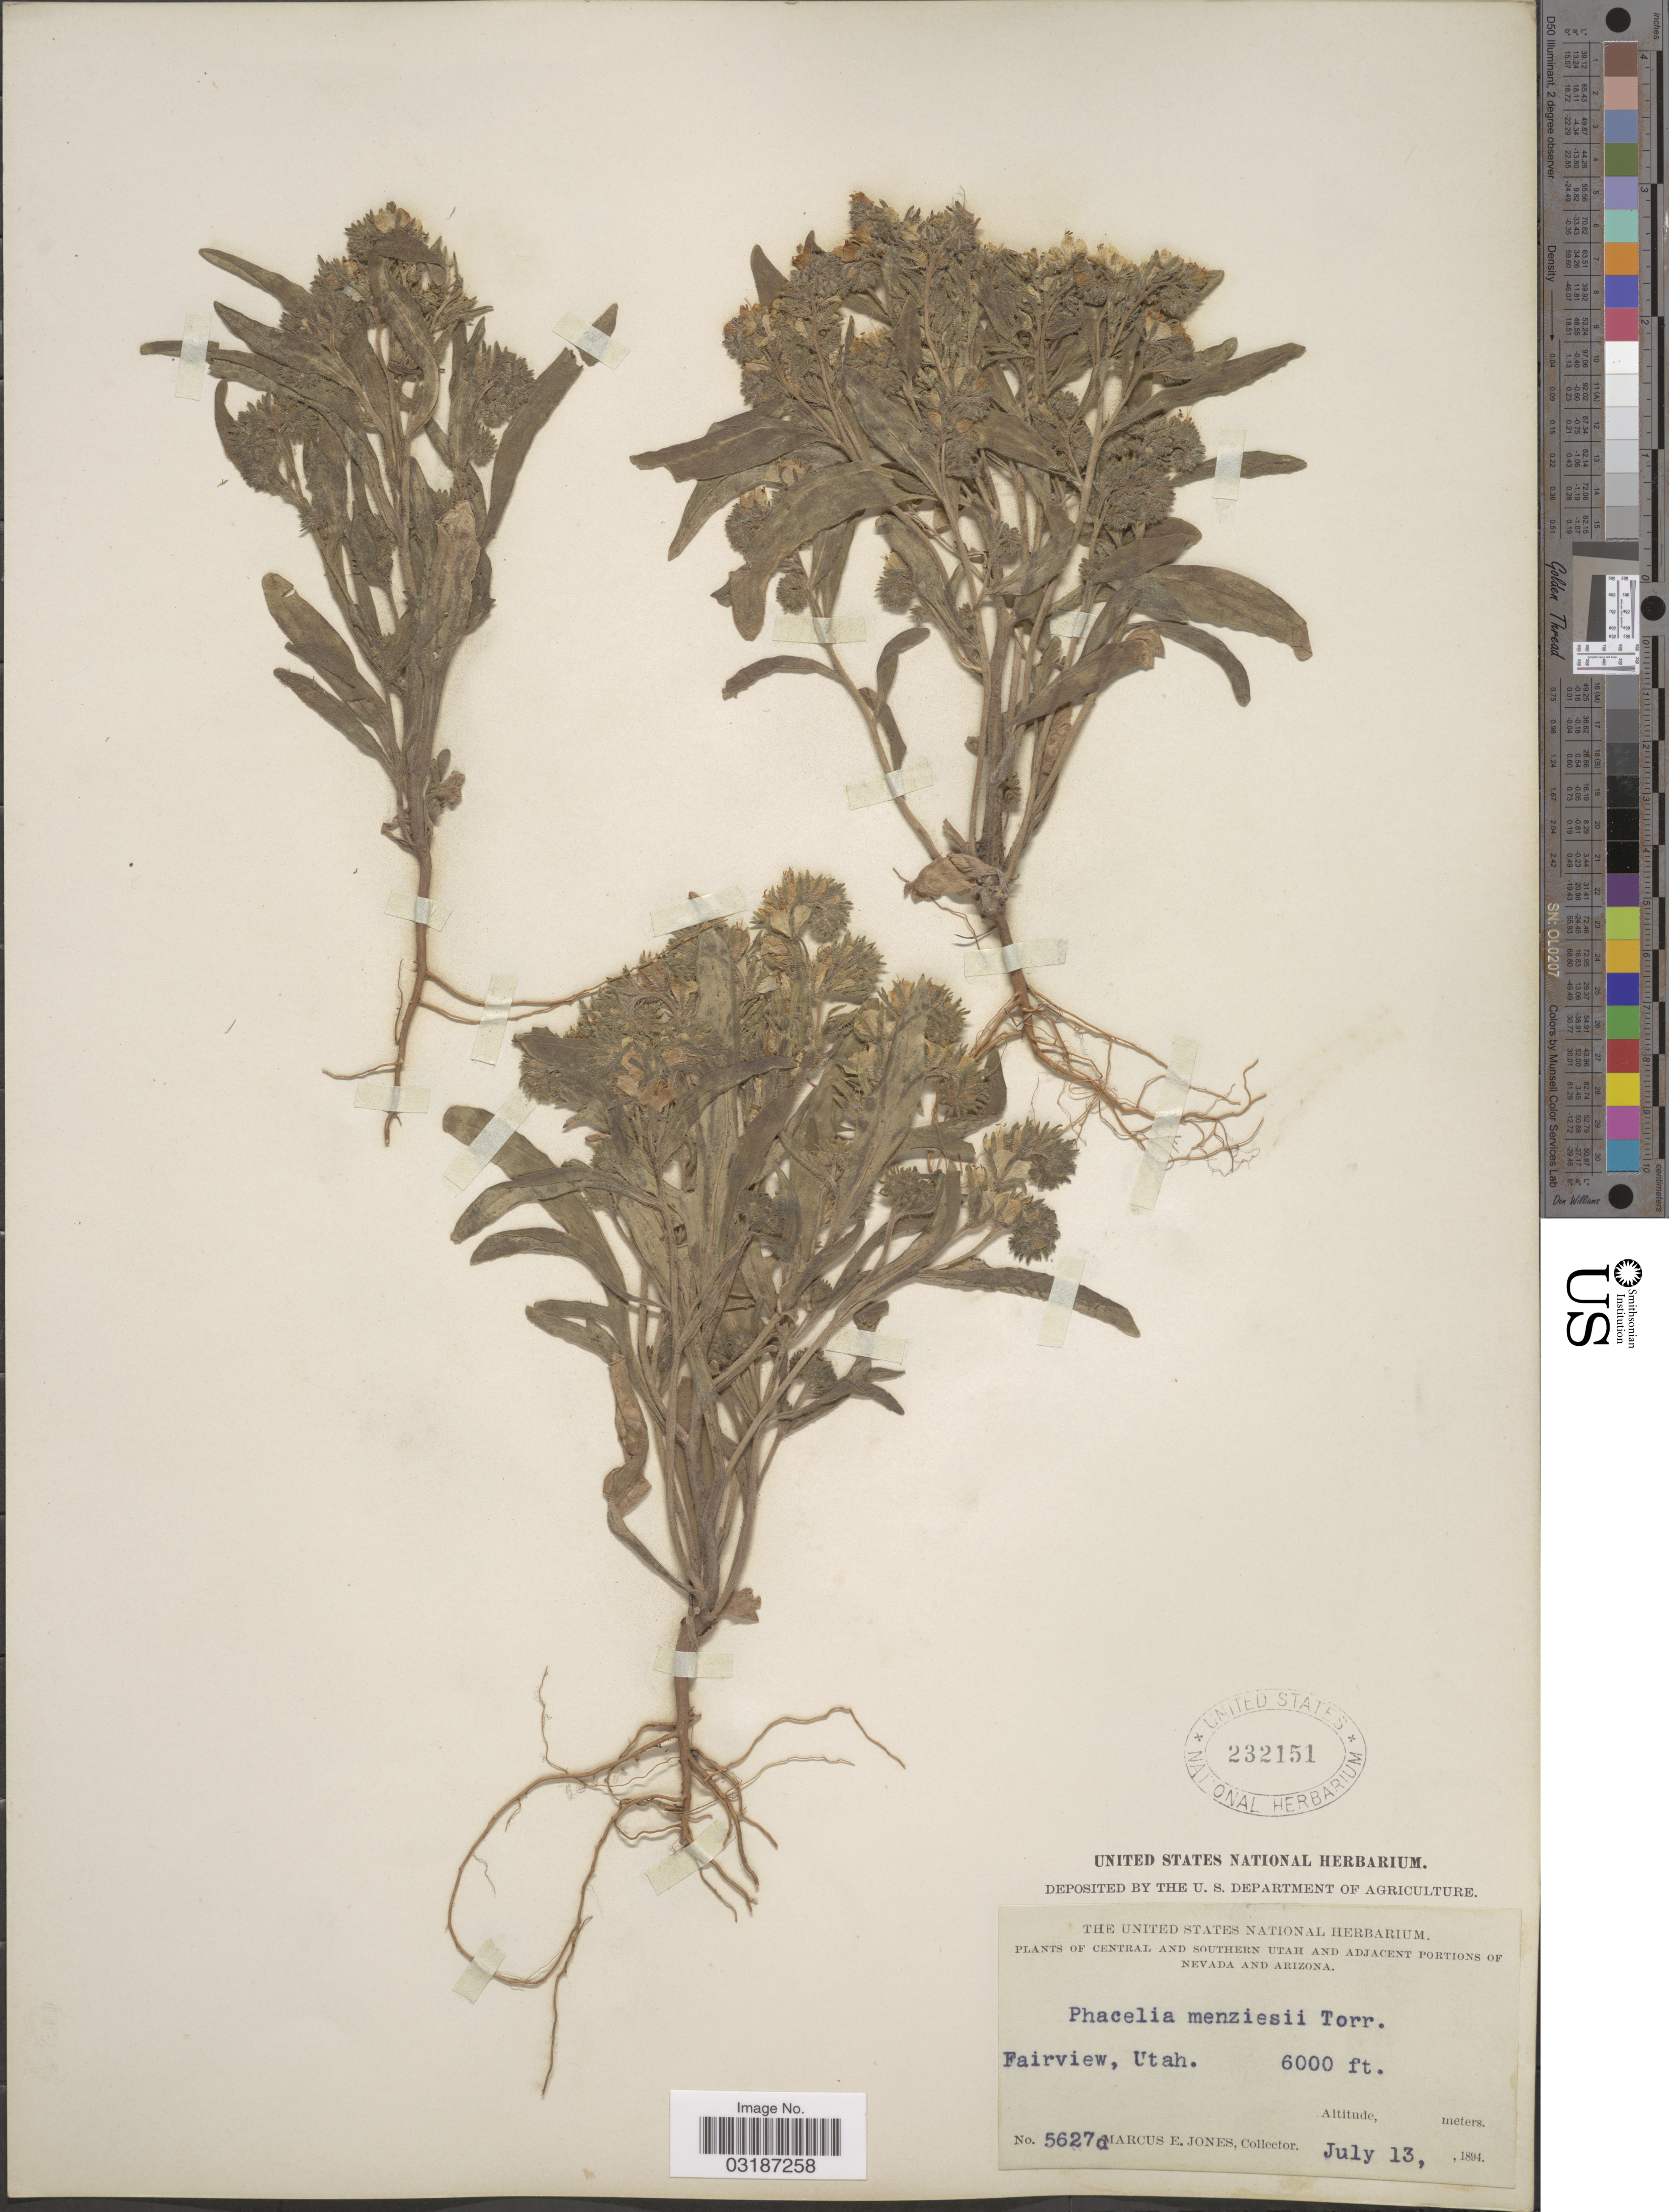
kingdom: Plantae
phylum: Tracheophyta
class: Magnoliopsida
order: Boraginales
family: Hydrophyllaceae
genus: Phacelia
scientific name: Phacelia linearis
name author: (Pursh) Holz.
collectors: M. E. Jones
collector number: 5627a*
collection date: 1894-07-13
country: United States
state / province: Utah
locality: Central and Southern Utah. Fairview.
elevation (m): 1829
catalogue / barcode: US 232151